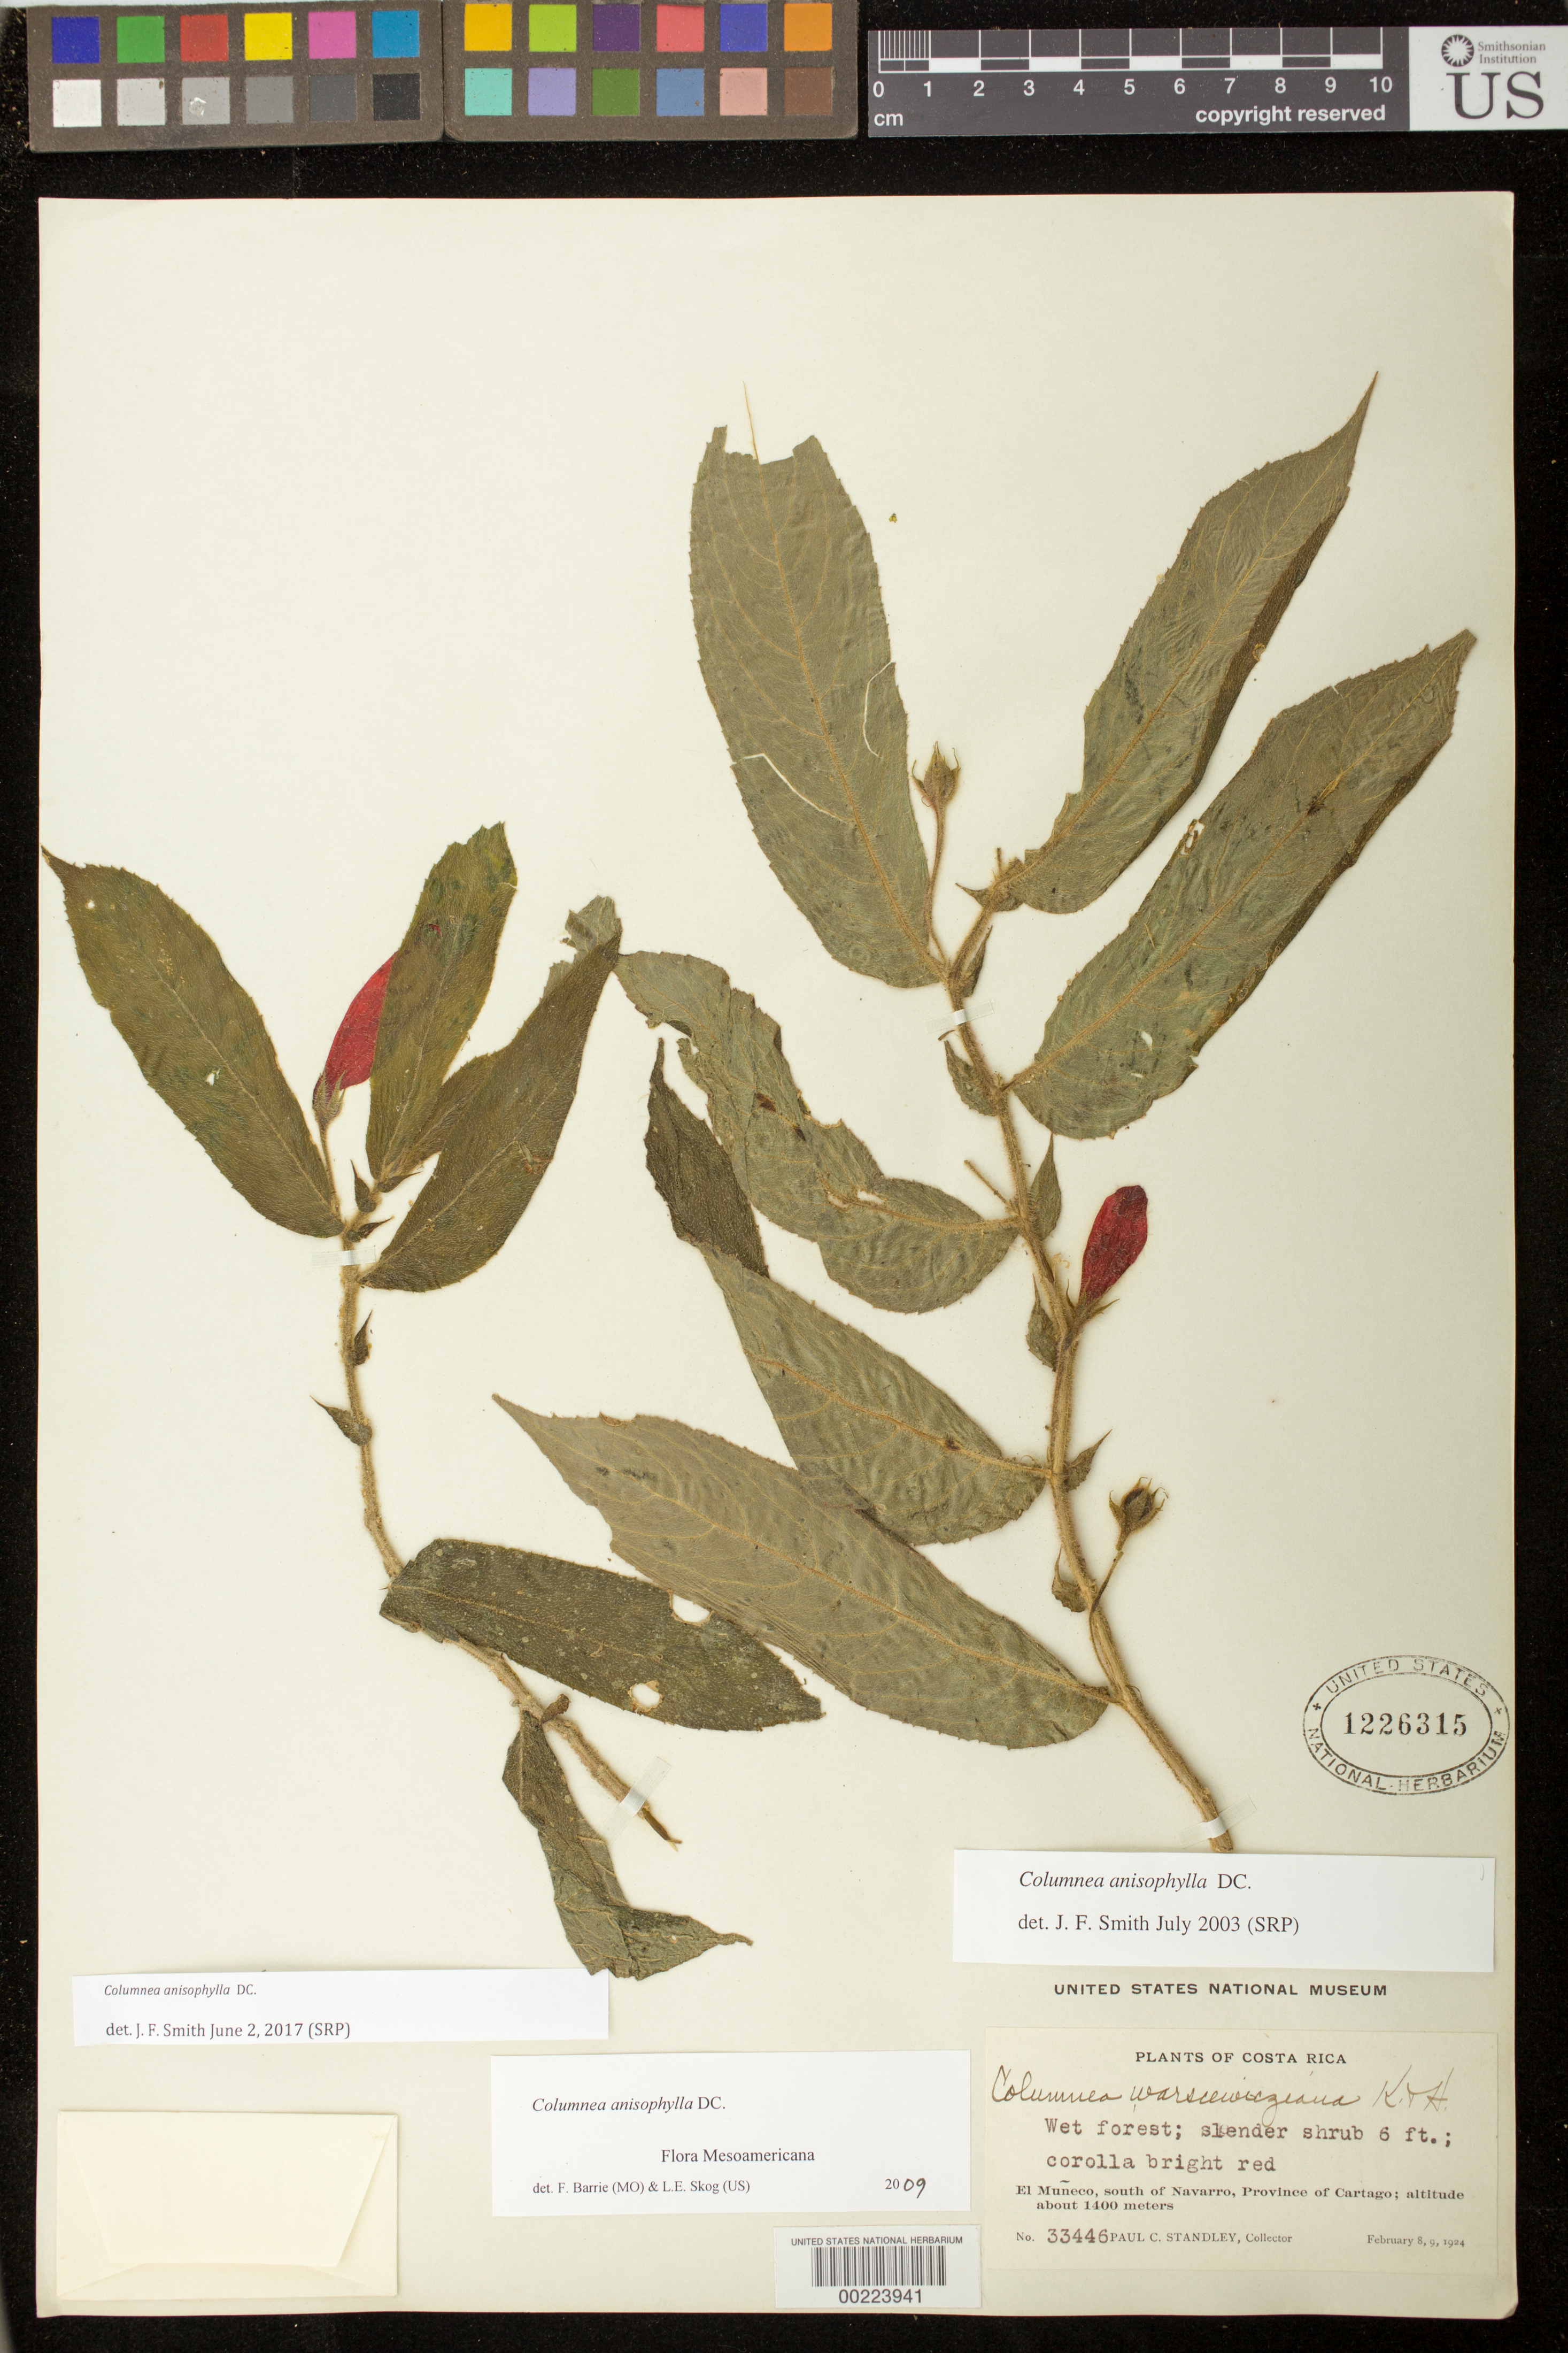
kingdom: Plantae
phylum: Tracheophyta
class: Magnoliopsida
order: Lamiales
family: Gesneriaceae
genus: Columnea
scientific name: Columnea anisophylla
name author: DC.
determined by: Smith, J. F.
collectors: P. C. Standley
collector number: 33446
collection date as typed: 8-9 Feb 1924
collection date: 1924-02-08/1924-02-09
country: Costa Rica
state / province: Cartago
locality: El Muñeco, south of Navarro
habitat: Wet forest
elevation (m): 1400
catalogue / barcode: US 1226315